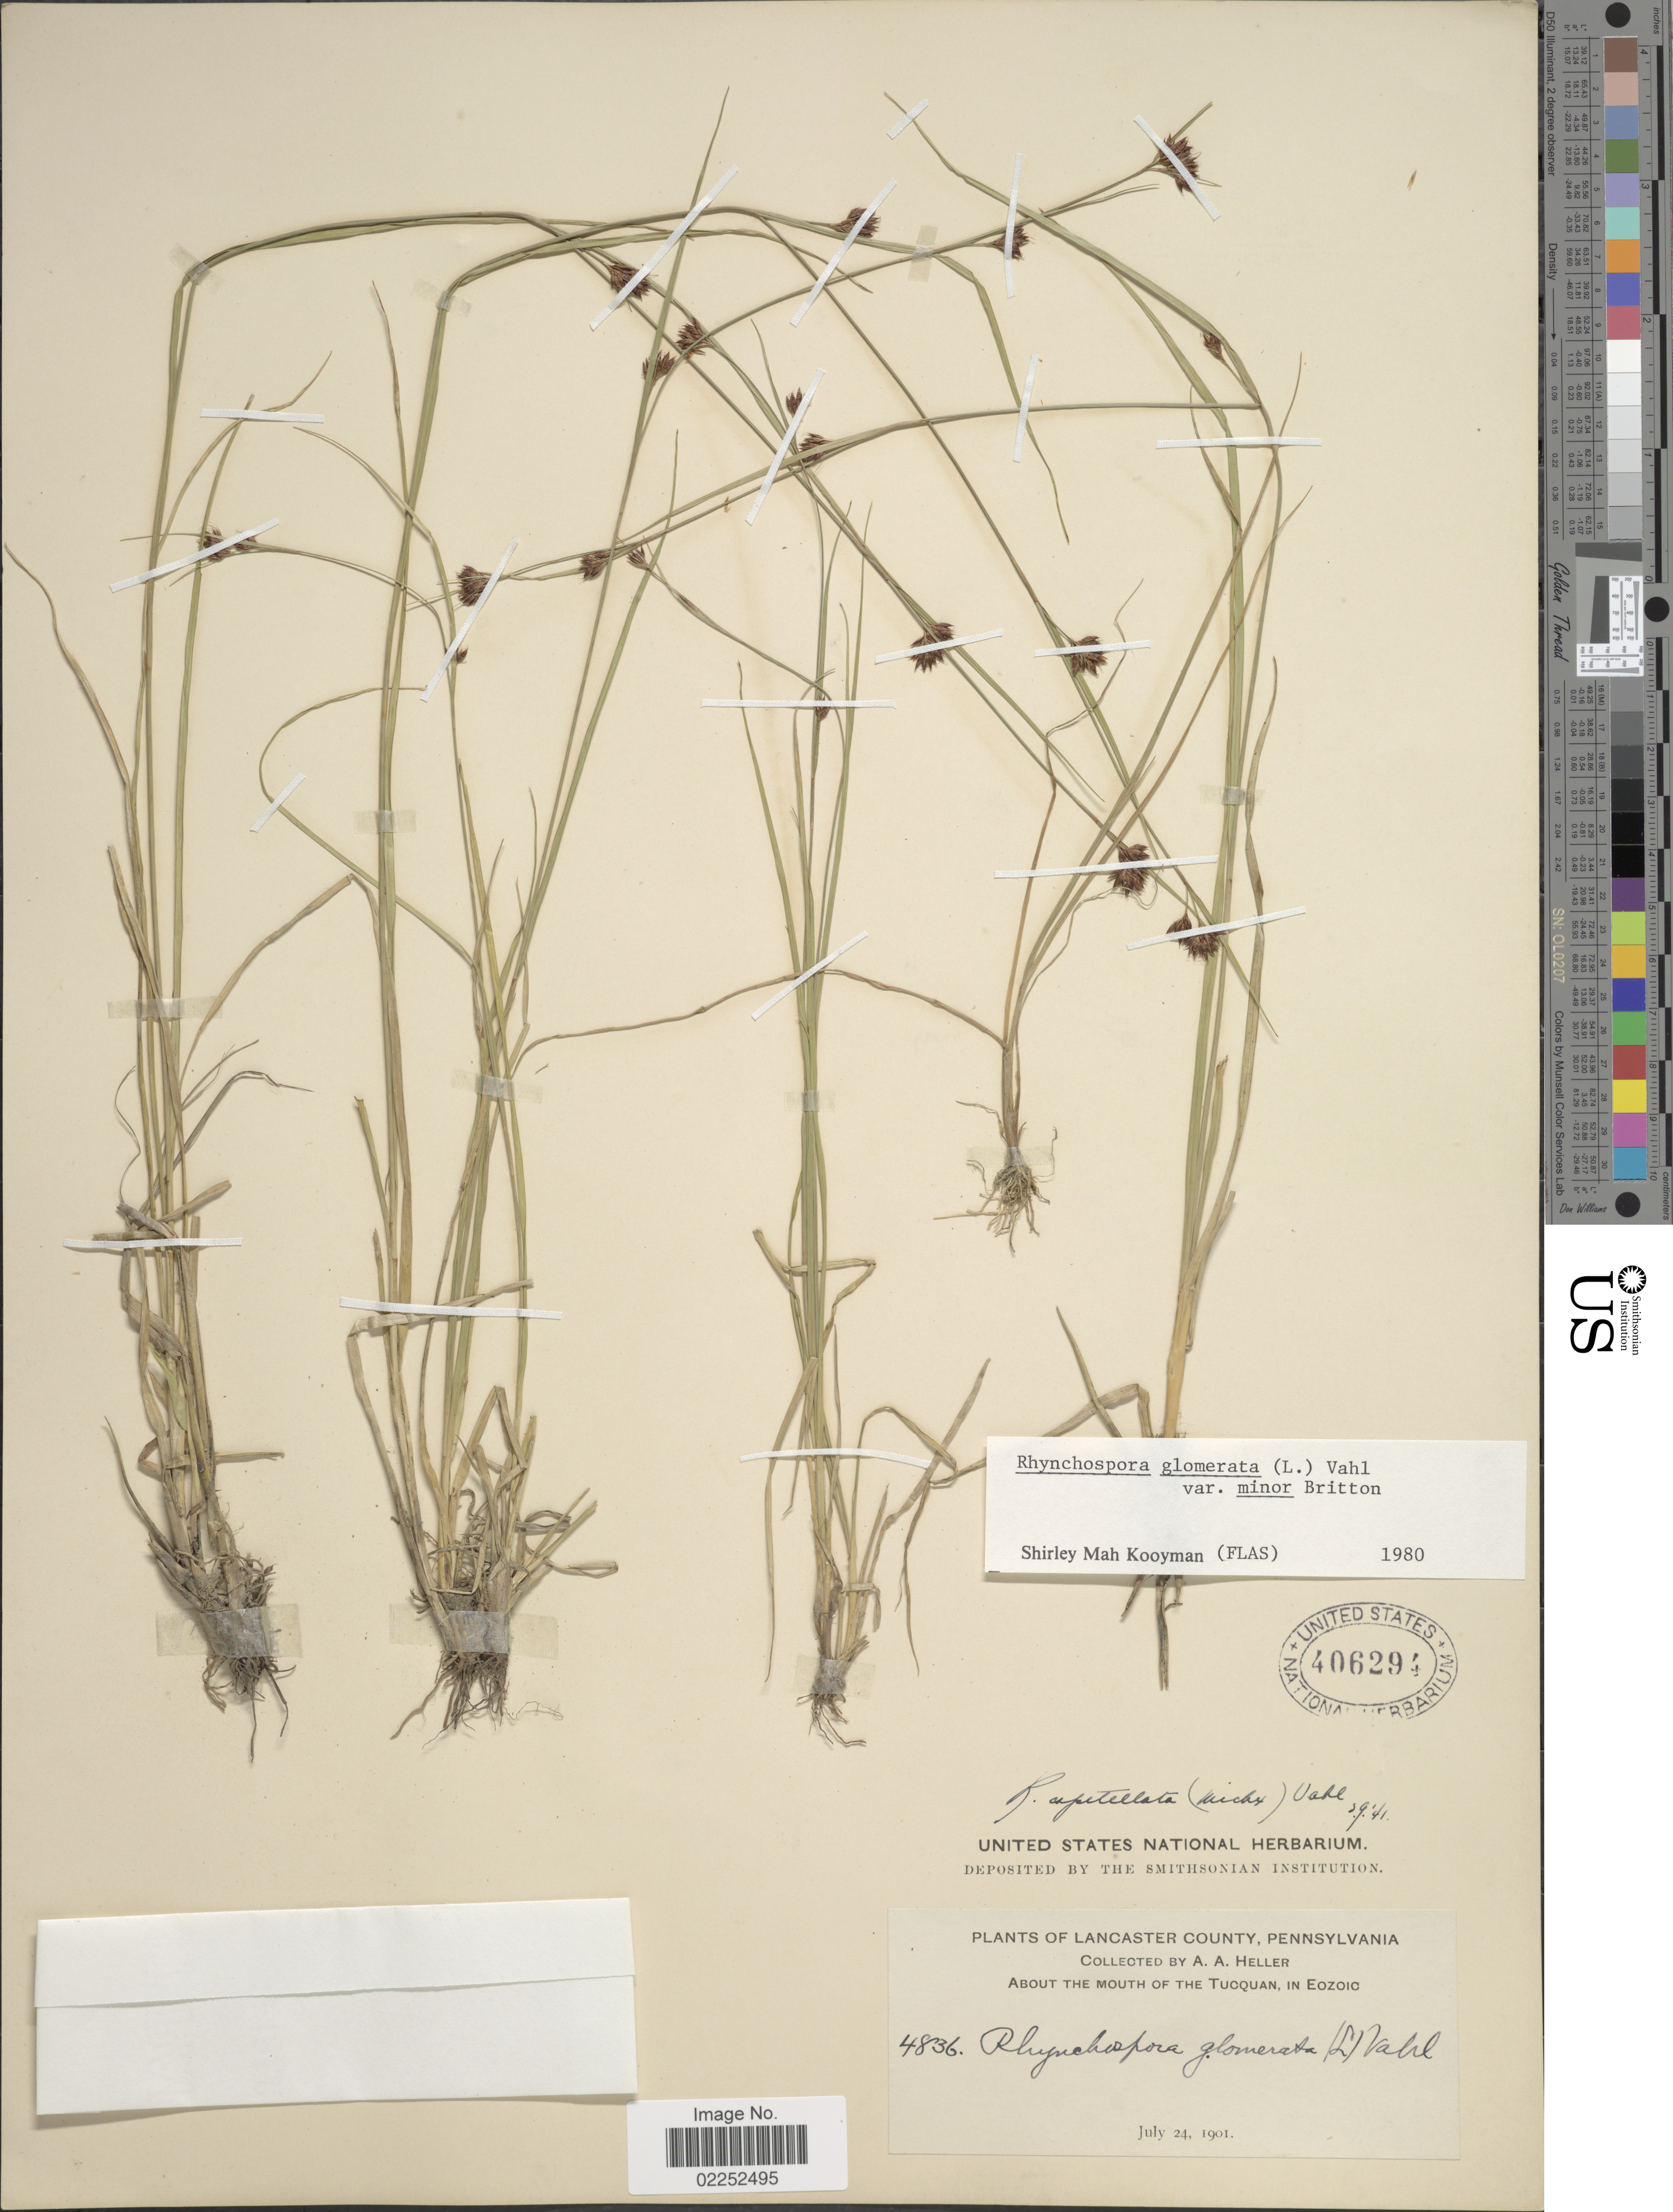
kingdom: Plantae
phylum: Tracheophyta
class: Liliopsida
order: Poales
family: Cyperaceae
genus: Rhynchospora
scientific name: Rhynchospora capitellata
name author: (Michx.) Vahl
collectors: A. A. Heller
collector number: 4836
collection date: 1901-07-24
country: United States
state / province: Pennsylvania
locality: Lancaster County, About The Mouth Of The Tucquan, In Eozoic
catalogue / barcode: US 406294